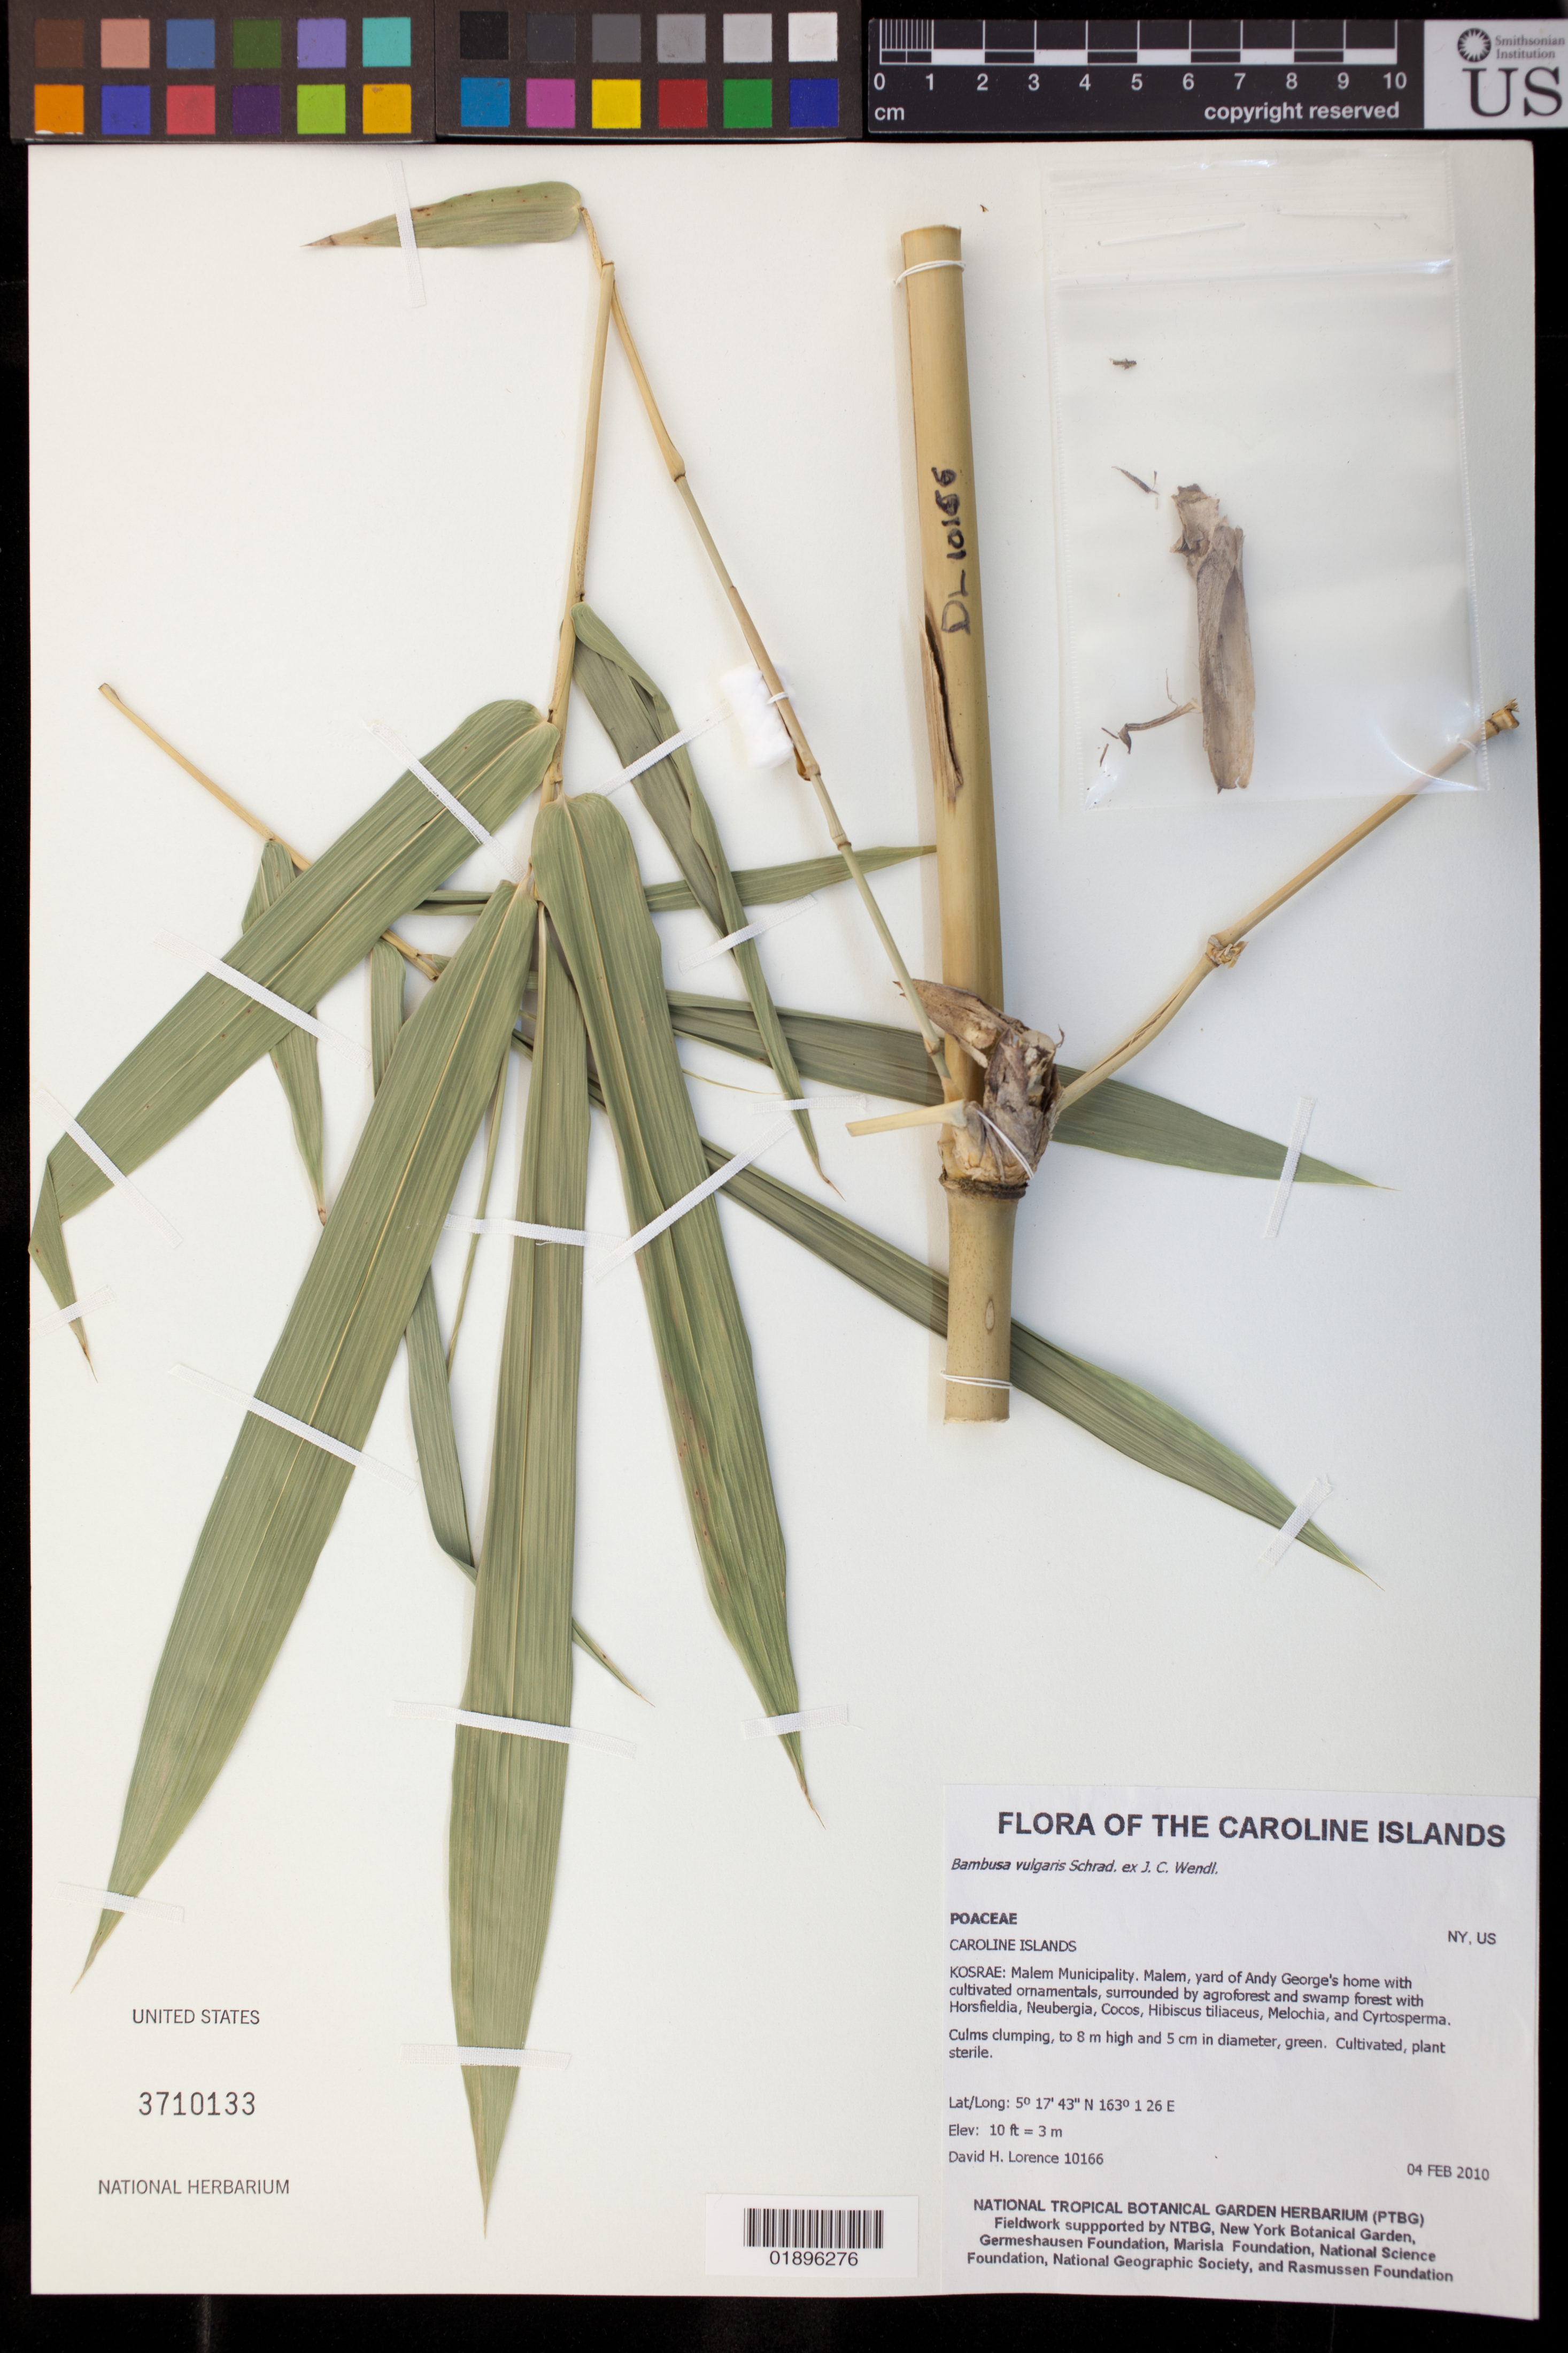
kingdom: Plantae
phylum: Tracheophyta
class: Liliopsida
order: Poales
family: Poaceae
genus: Bambusa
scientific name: Bambusa vulgaris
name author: Schrad. ex J.C. Wendl.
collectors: D. Lorence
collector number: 10166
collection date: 2010-02-04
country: Micronesia, Federated States of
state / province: Kosrae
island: Kosrae [Kusaie]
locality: Malem Municipality, Malem, yard of Andy George's home with cultivated ornamentals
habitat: Surrounded by agroforest and swamp forest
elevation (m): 3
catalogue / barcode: US 3710133